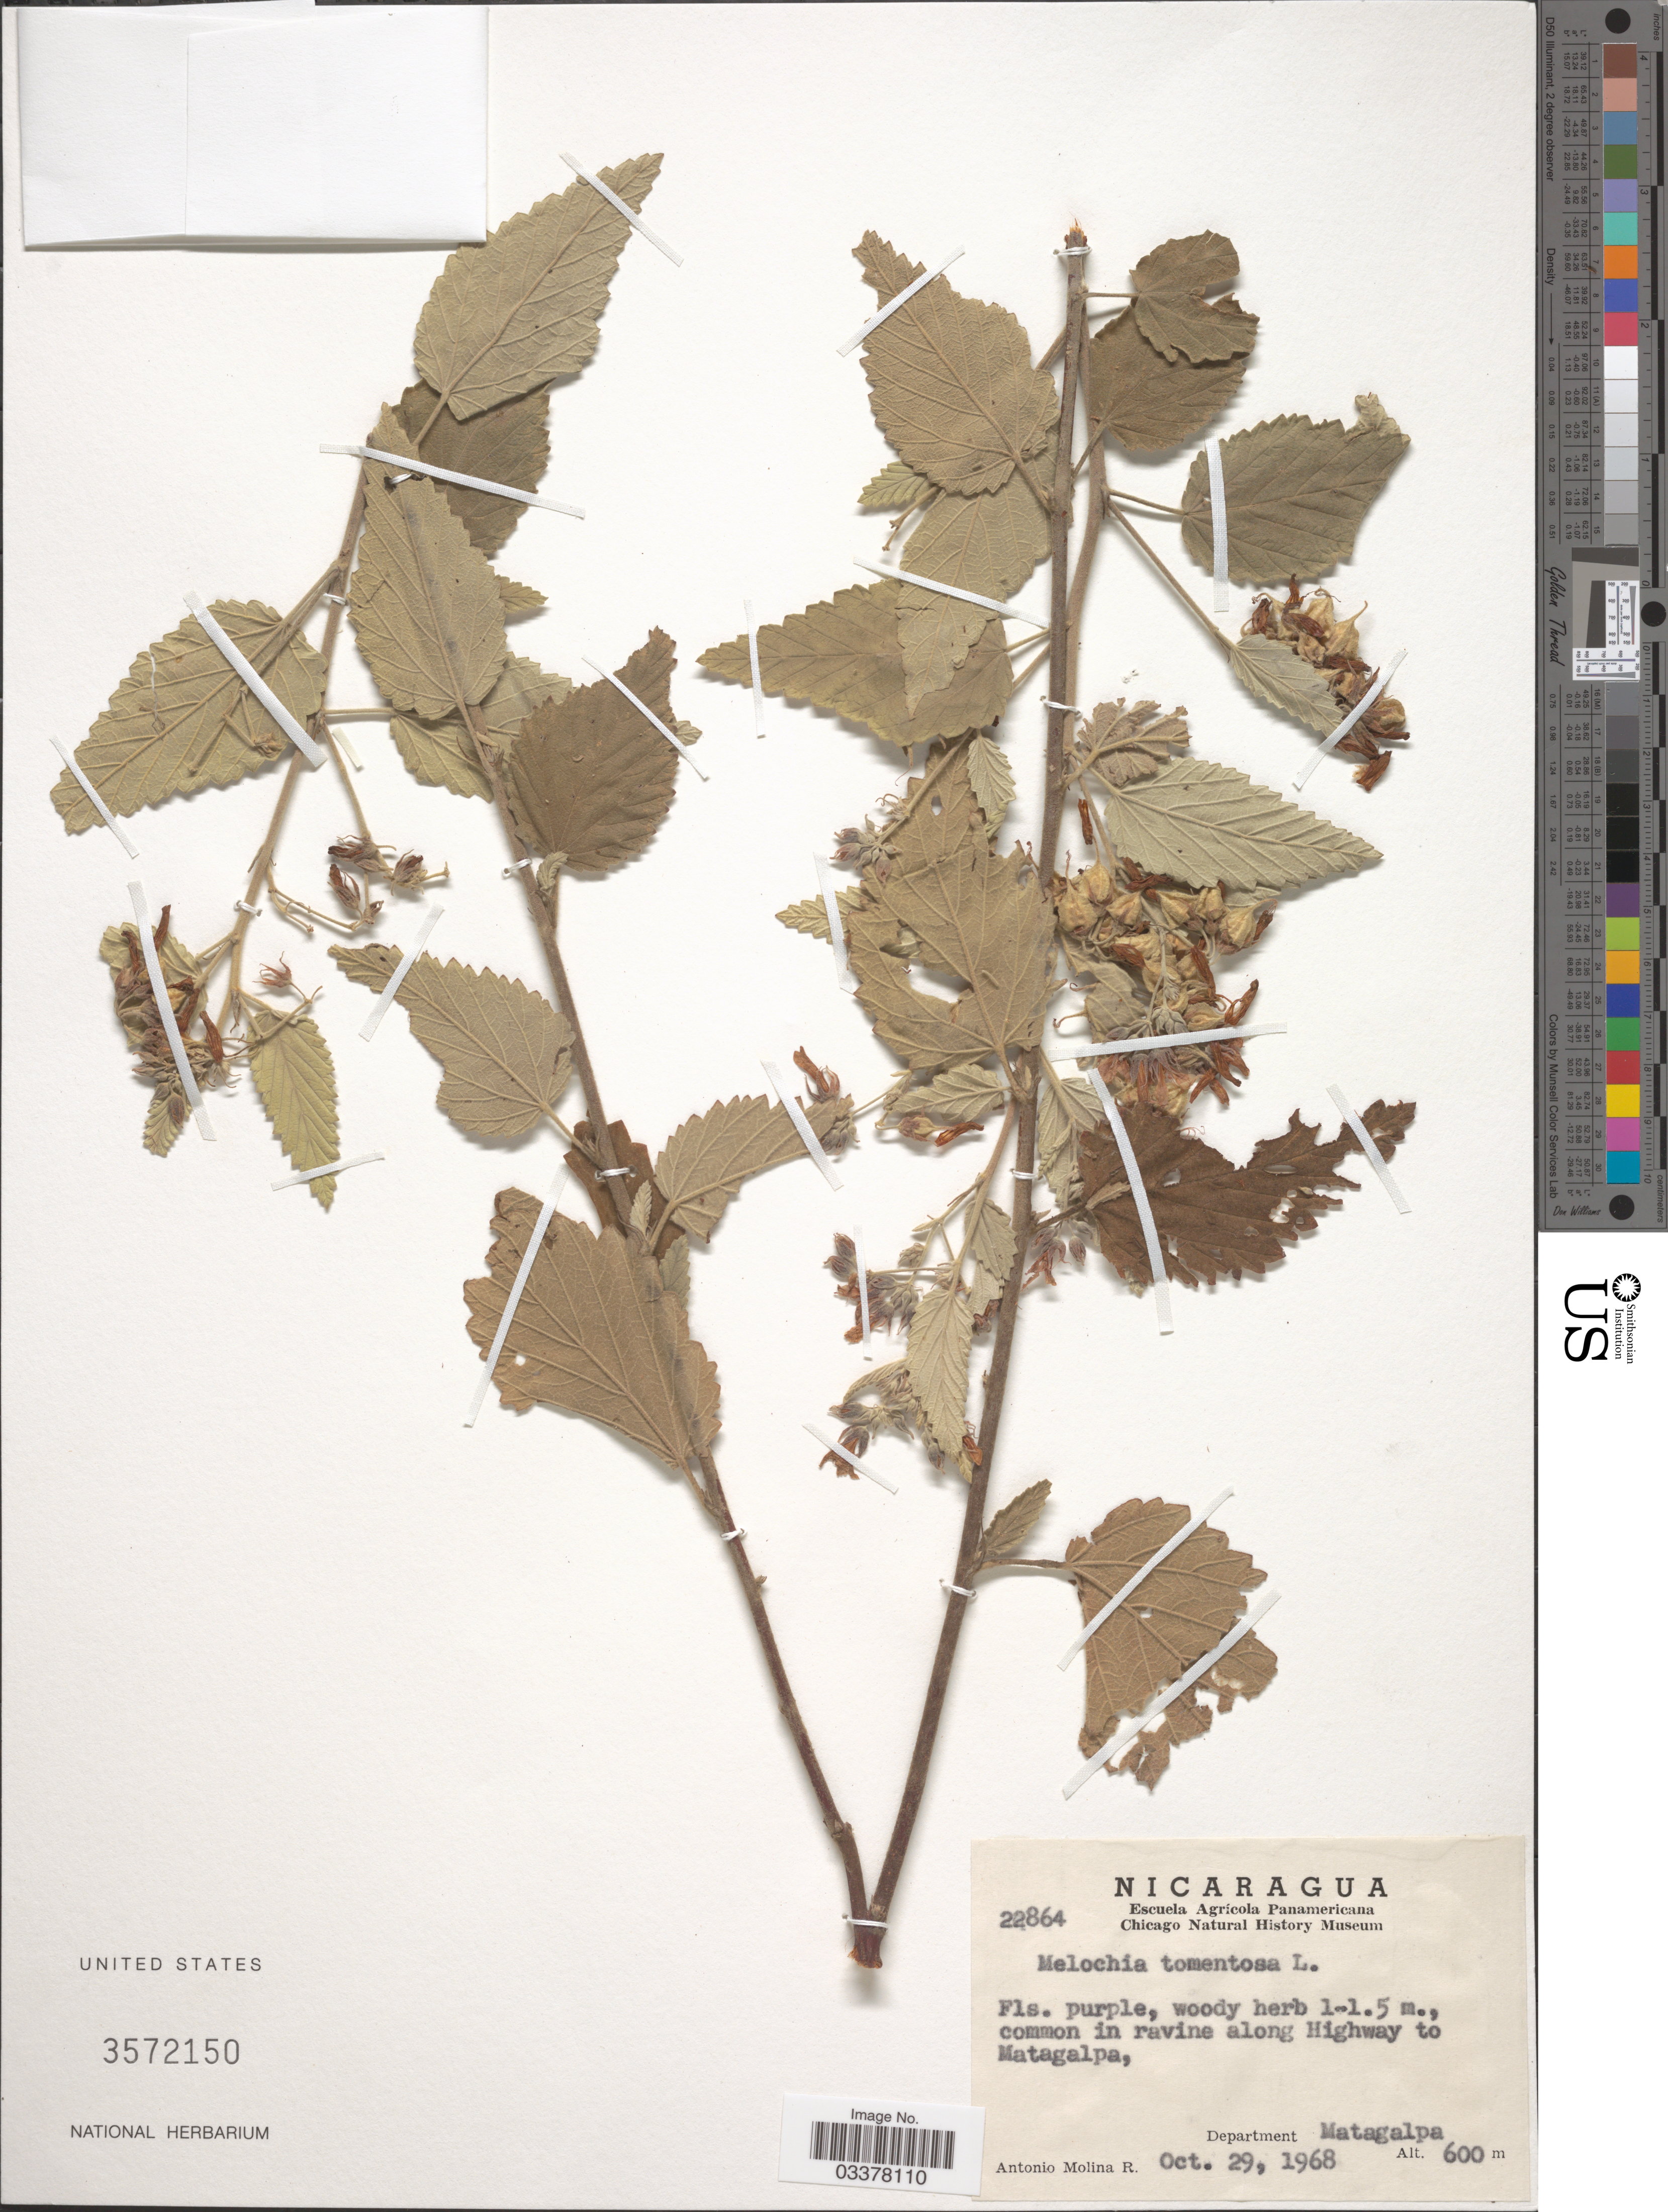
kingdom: Plantae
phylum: Tracheophyta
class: Magnoliopsida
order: Malvales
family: Malvaceae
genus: Melochia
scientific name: Melochia tomentosa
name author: L.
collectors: A. Molina R.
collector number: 22864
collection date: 1968-10-29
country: Nicaragua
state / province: Matagalpa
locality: Along Highway to Matagalpa, Department Matagalpa.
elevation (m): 600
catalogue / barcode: US 3572150